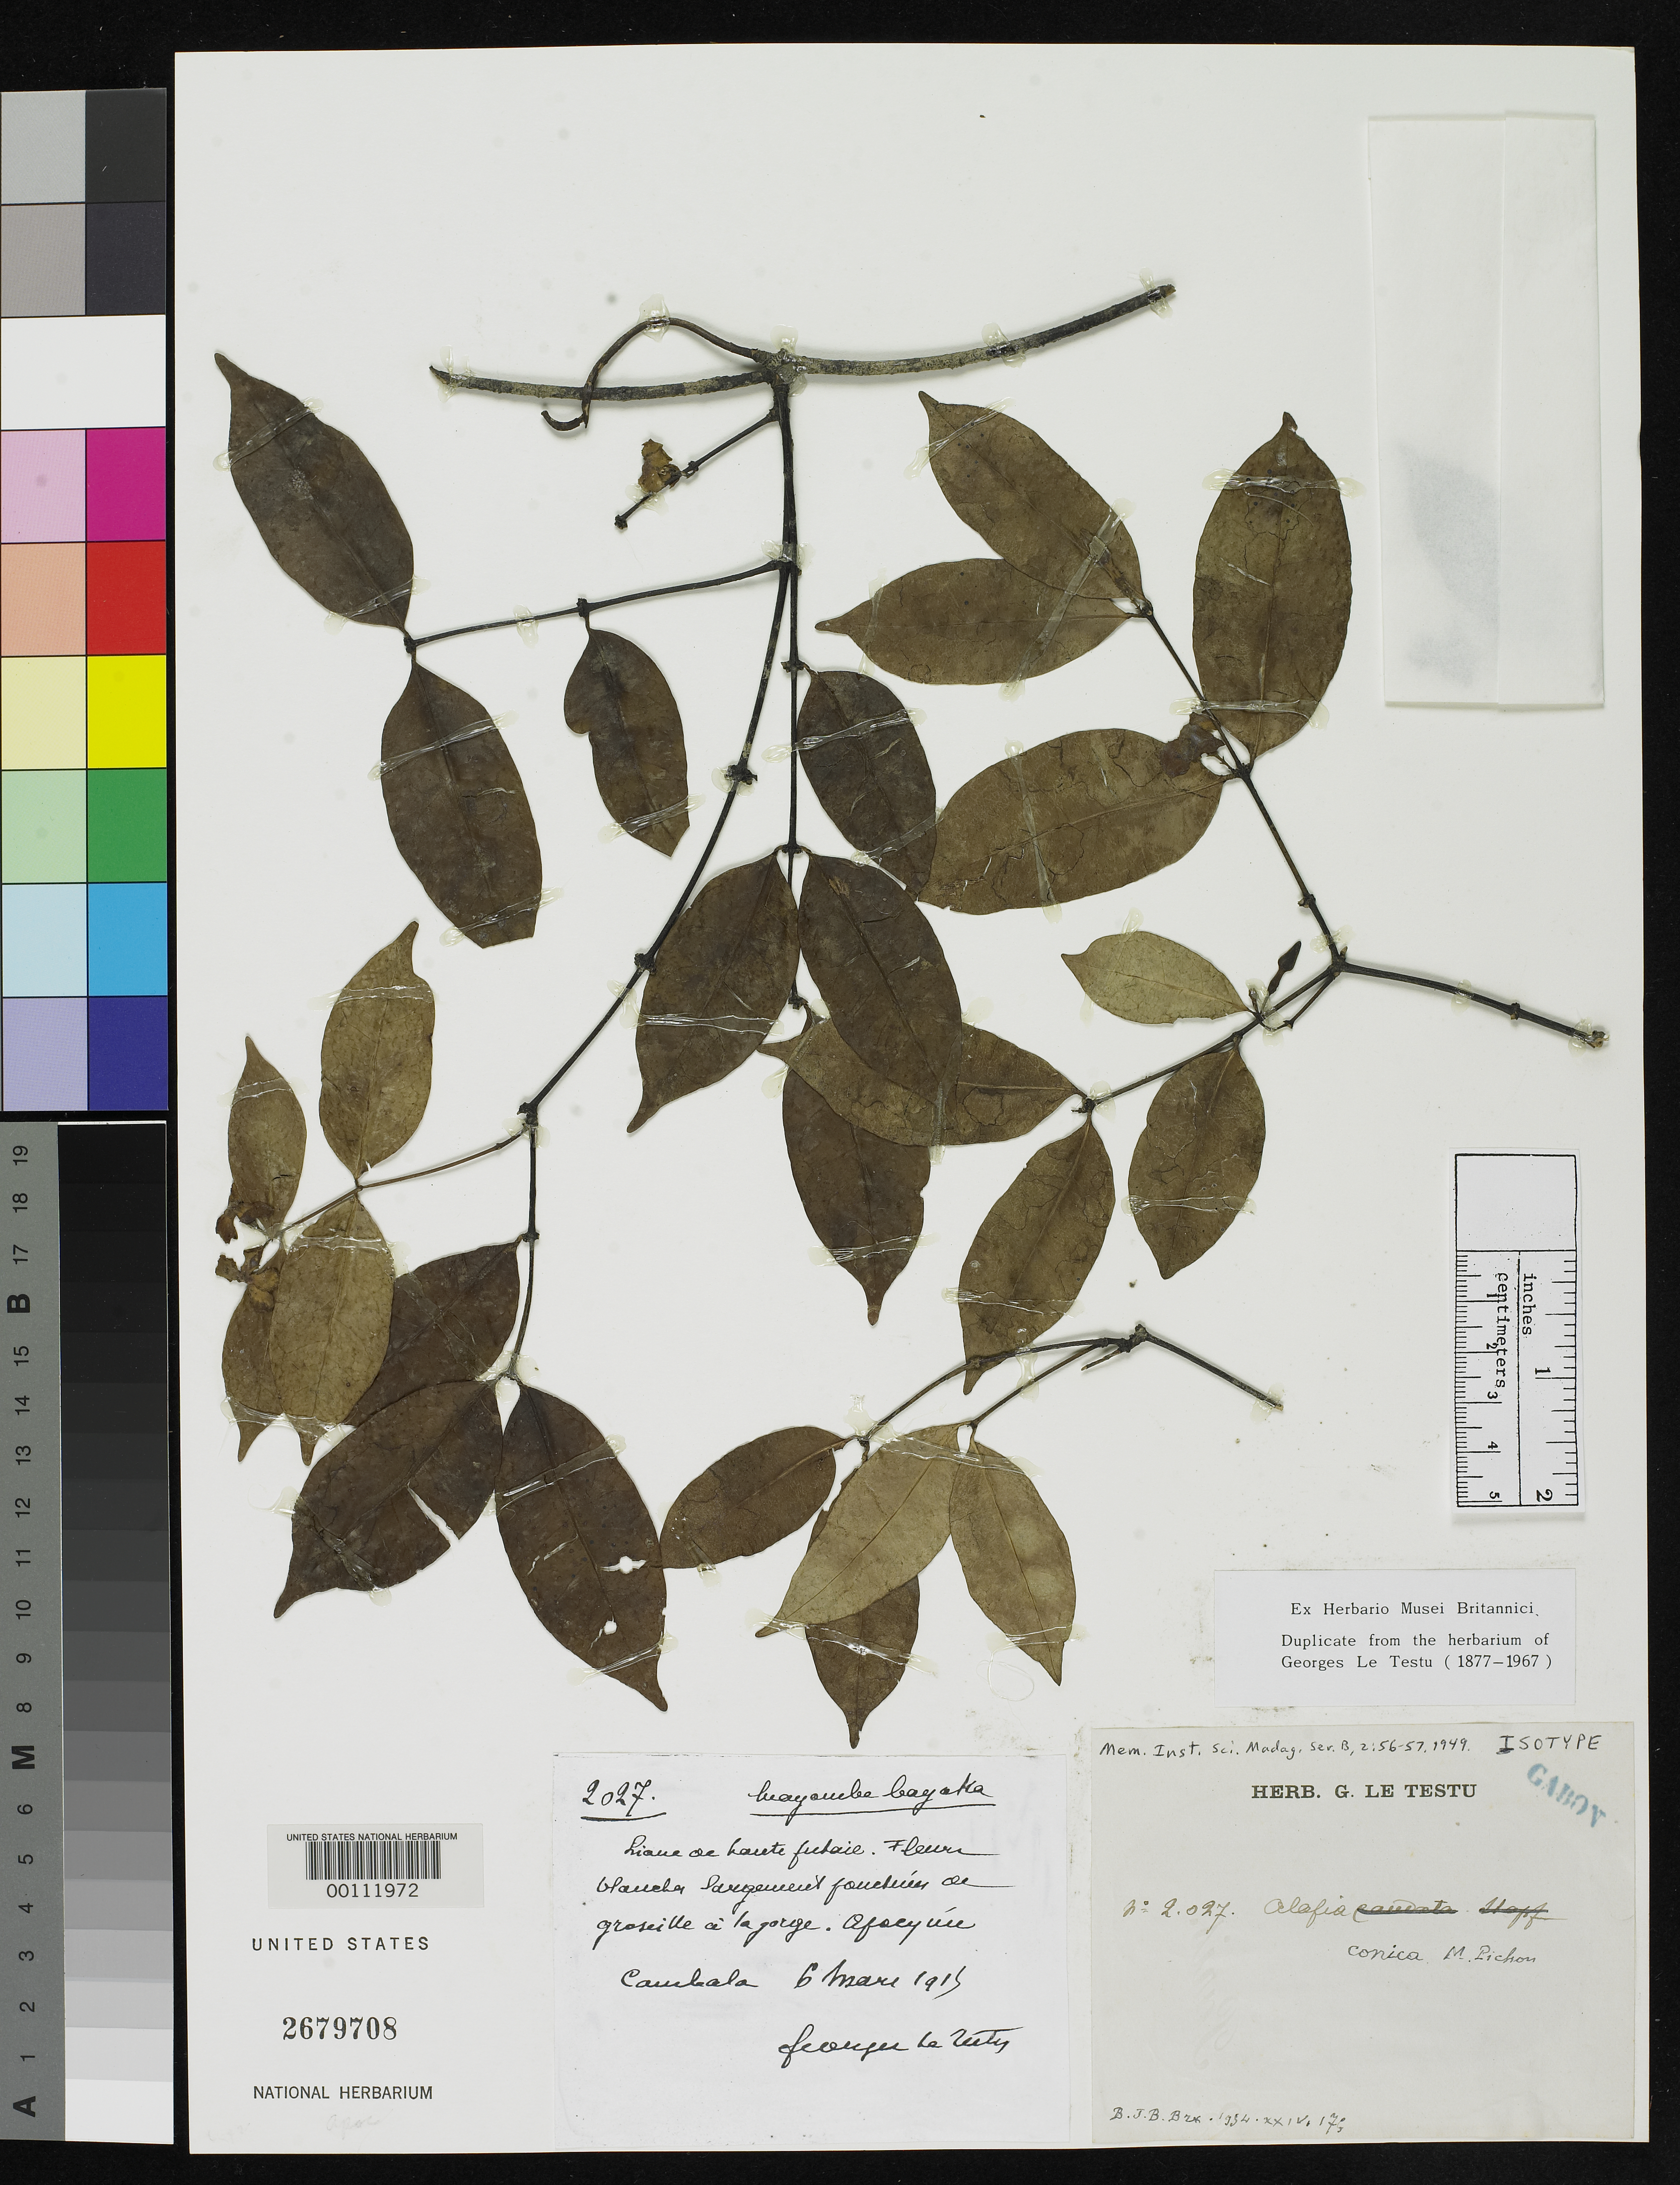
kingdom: Plantae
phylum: Tracheophyta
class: Magnoliopsida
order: Gentianales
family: Apocynaceae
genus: Alafia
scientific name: Alafia conica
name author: Pichon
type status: Isotype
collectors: G. Le Testu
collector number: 2027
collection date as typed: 06 Mar 1915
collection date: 1915-03-06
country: Gabon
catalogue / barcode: US 2679708